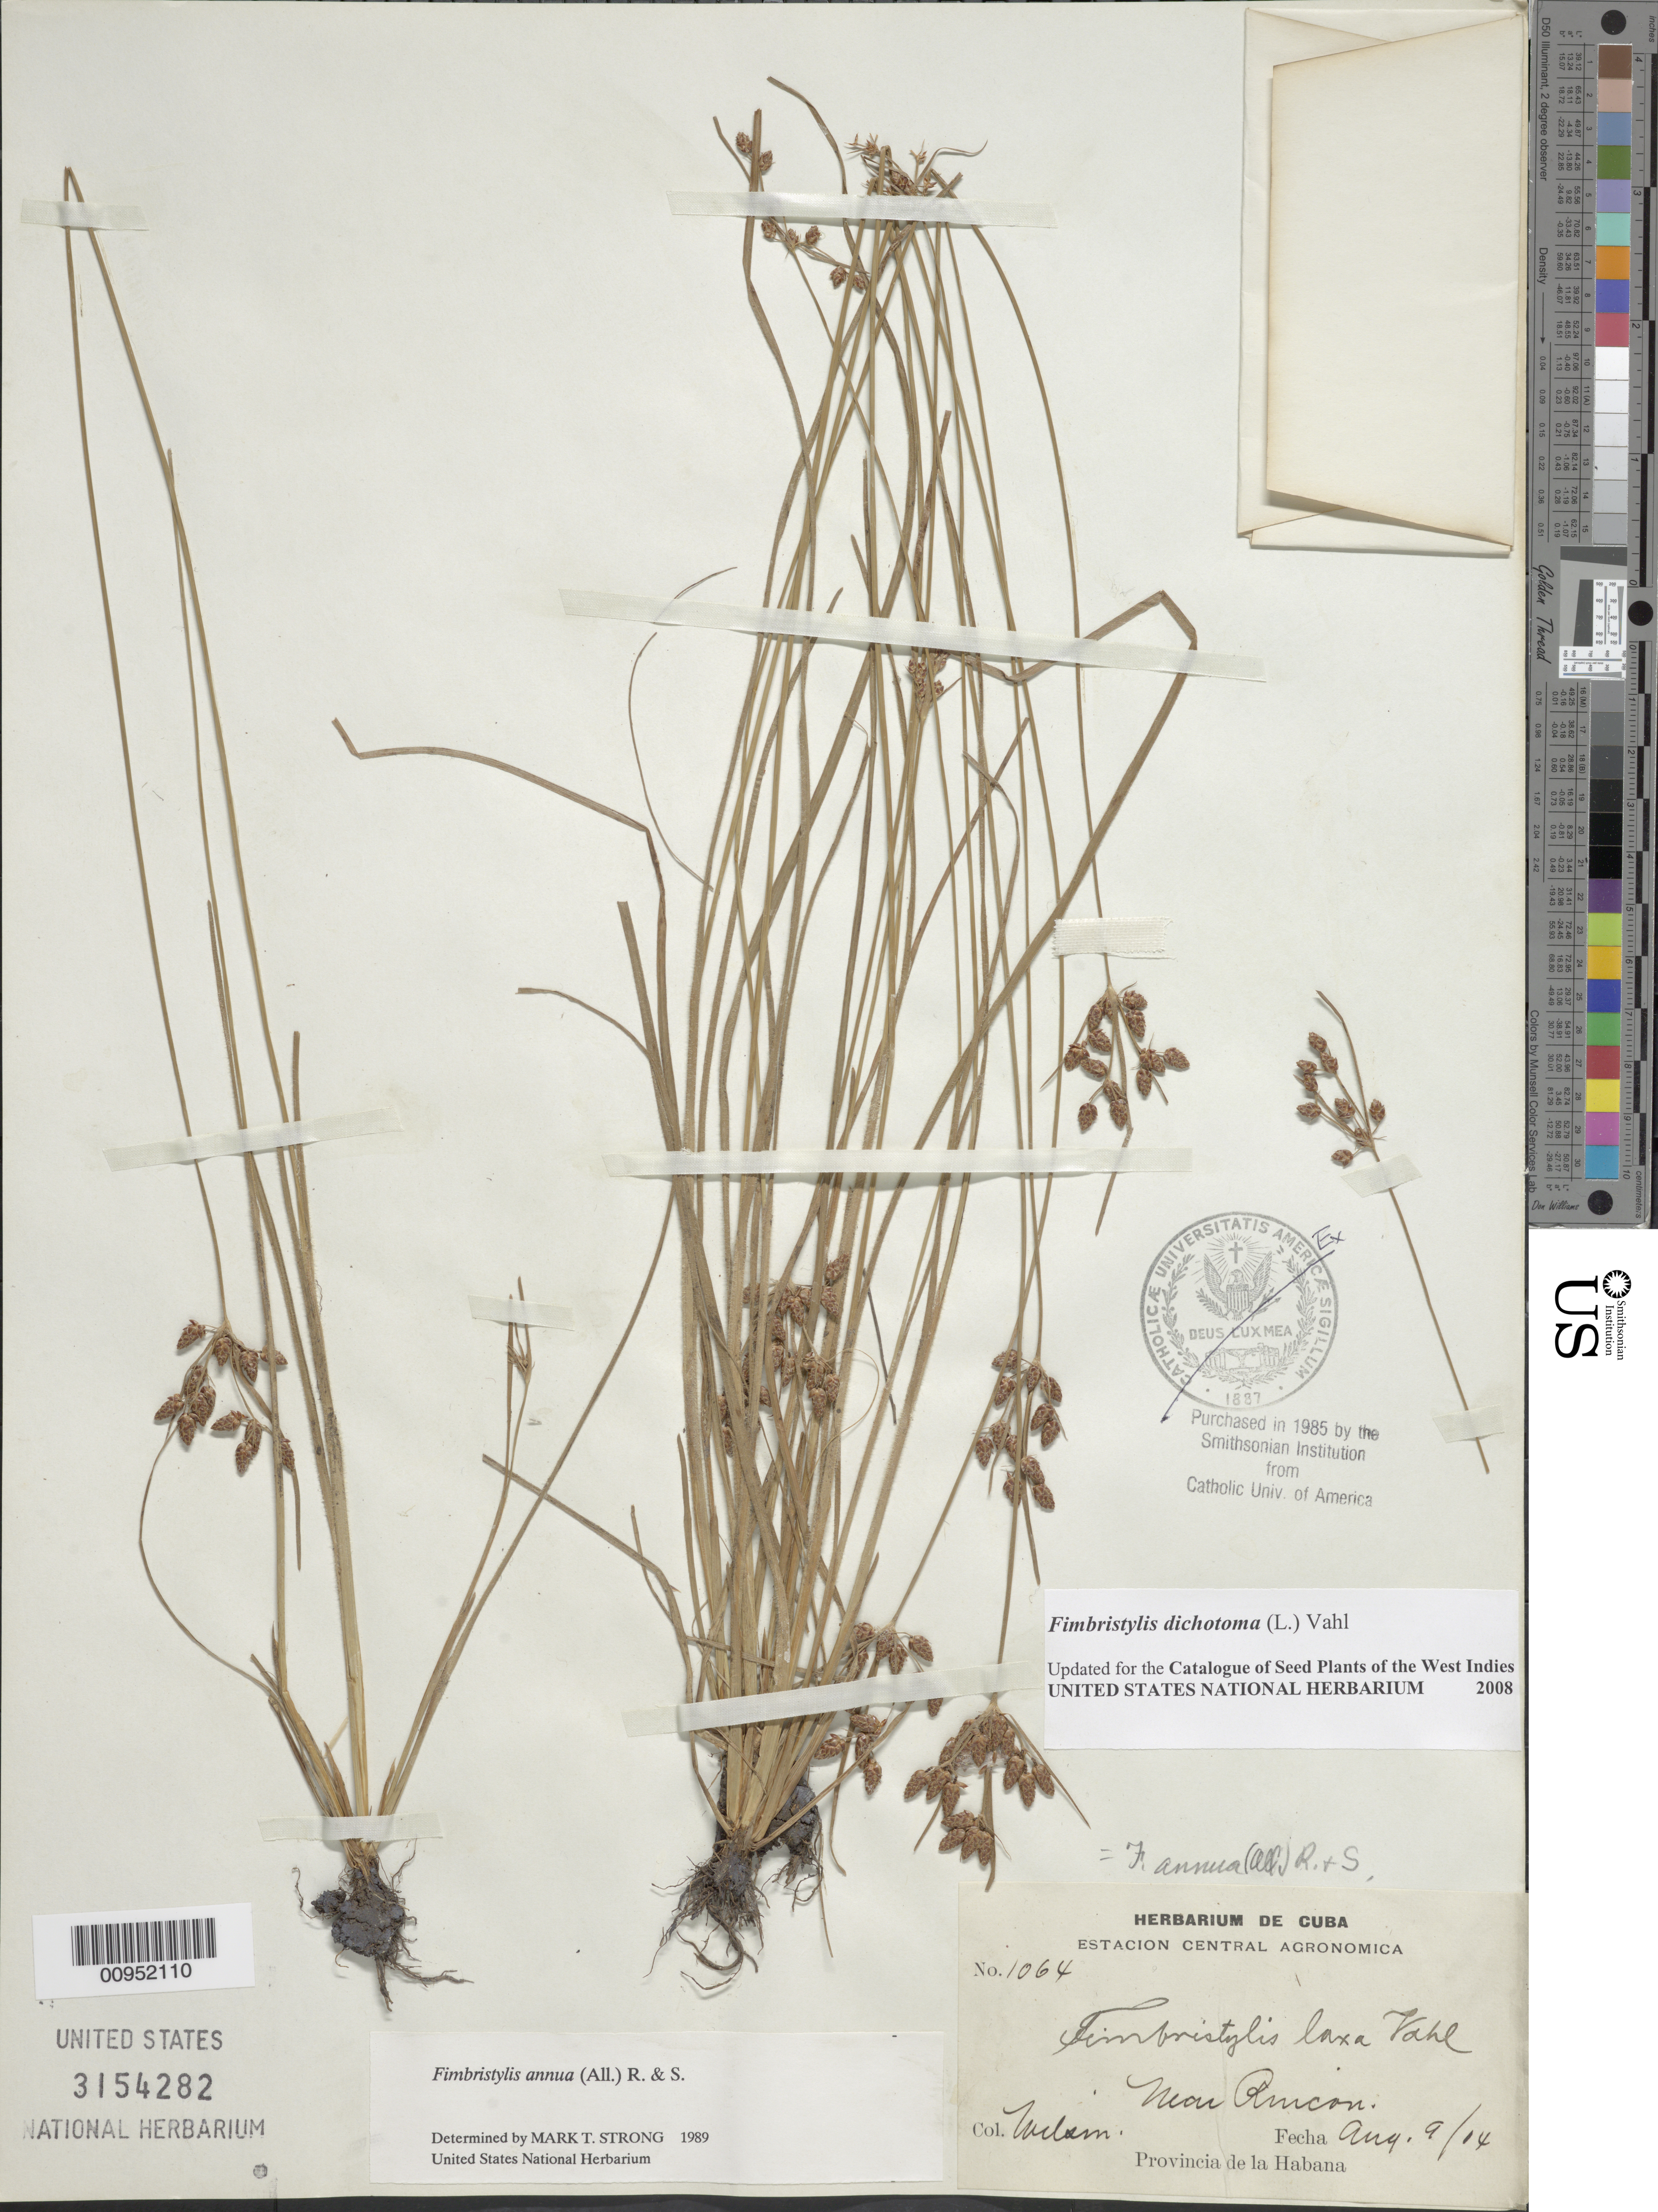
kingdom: Plantae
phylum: Tracheophyta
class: Liliopsida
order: Poales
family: Cyperaceae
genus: Fimbristylis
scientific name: Fimbristylis dichotoma subsp. dichotoma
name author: (L.) Vahl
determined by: Strong, M. T., (US), Smithsonian Institution - National Museum of Natural History (UNITED STATES)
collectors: -- Wilson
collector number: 1064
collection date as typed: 09 Aug 1914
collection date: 1914-08-09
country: Cuba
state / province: La Habana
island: Cuba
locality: Near Rincon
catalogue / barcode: US 3154282